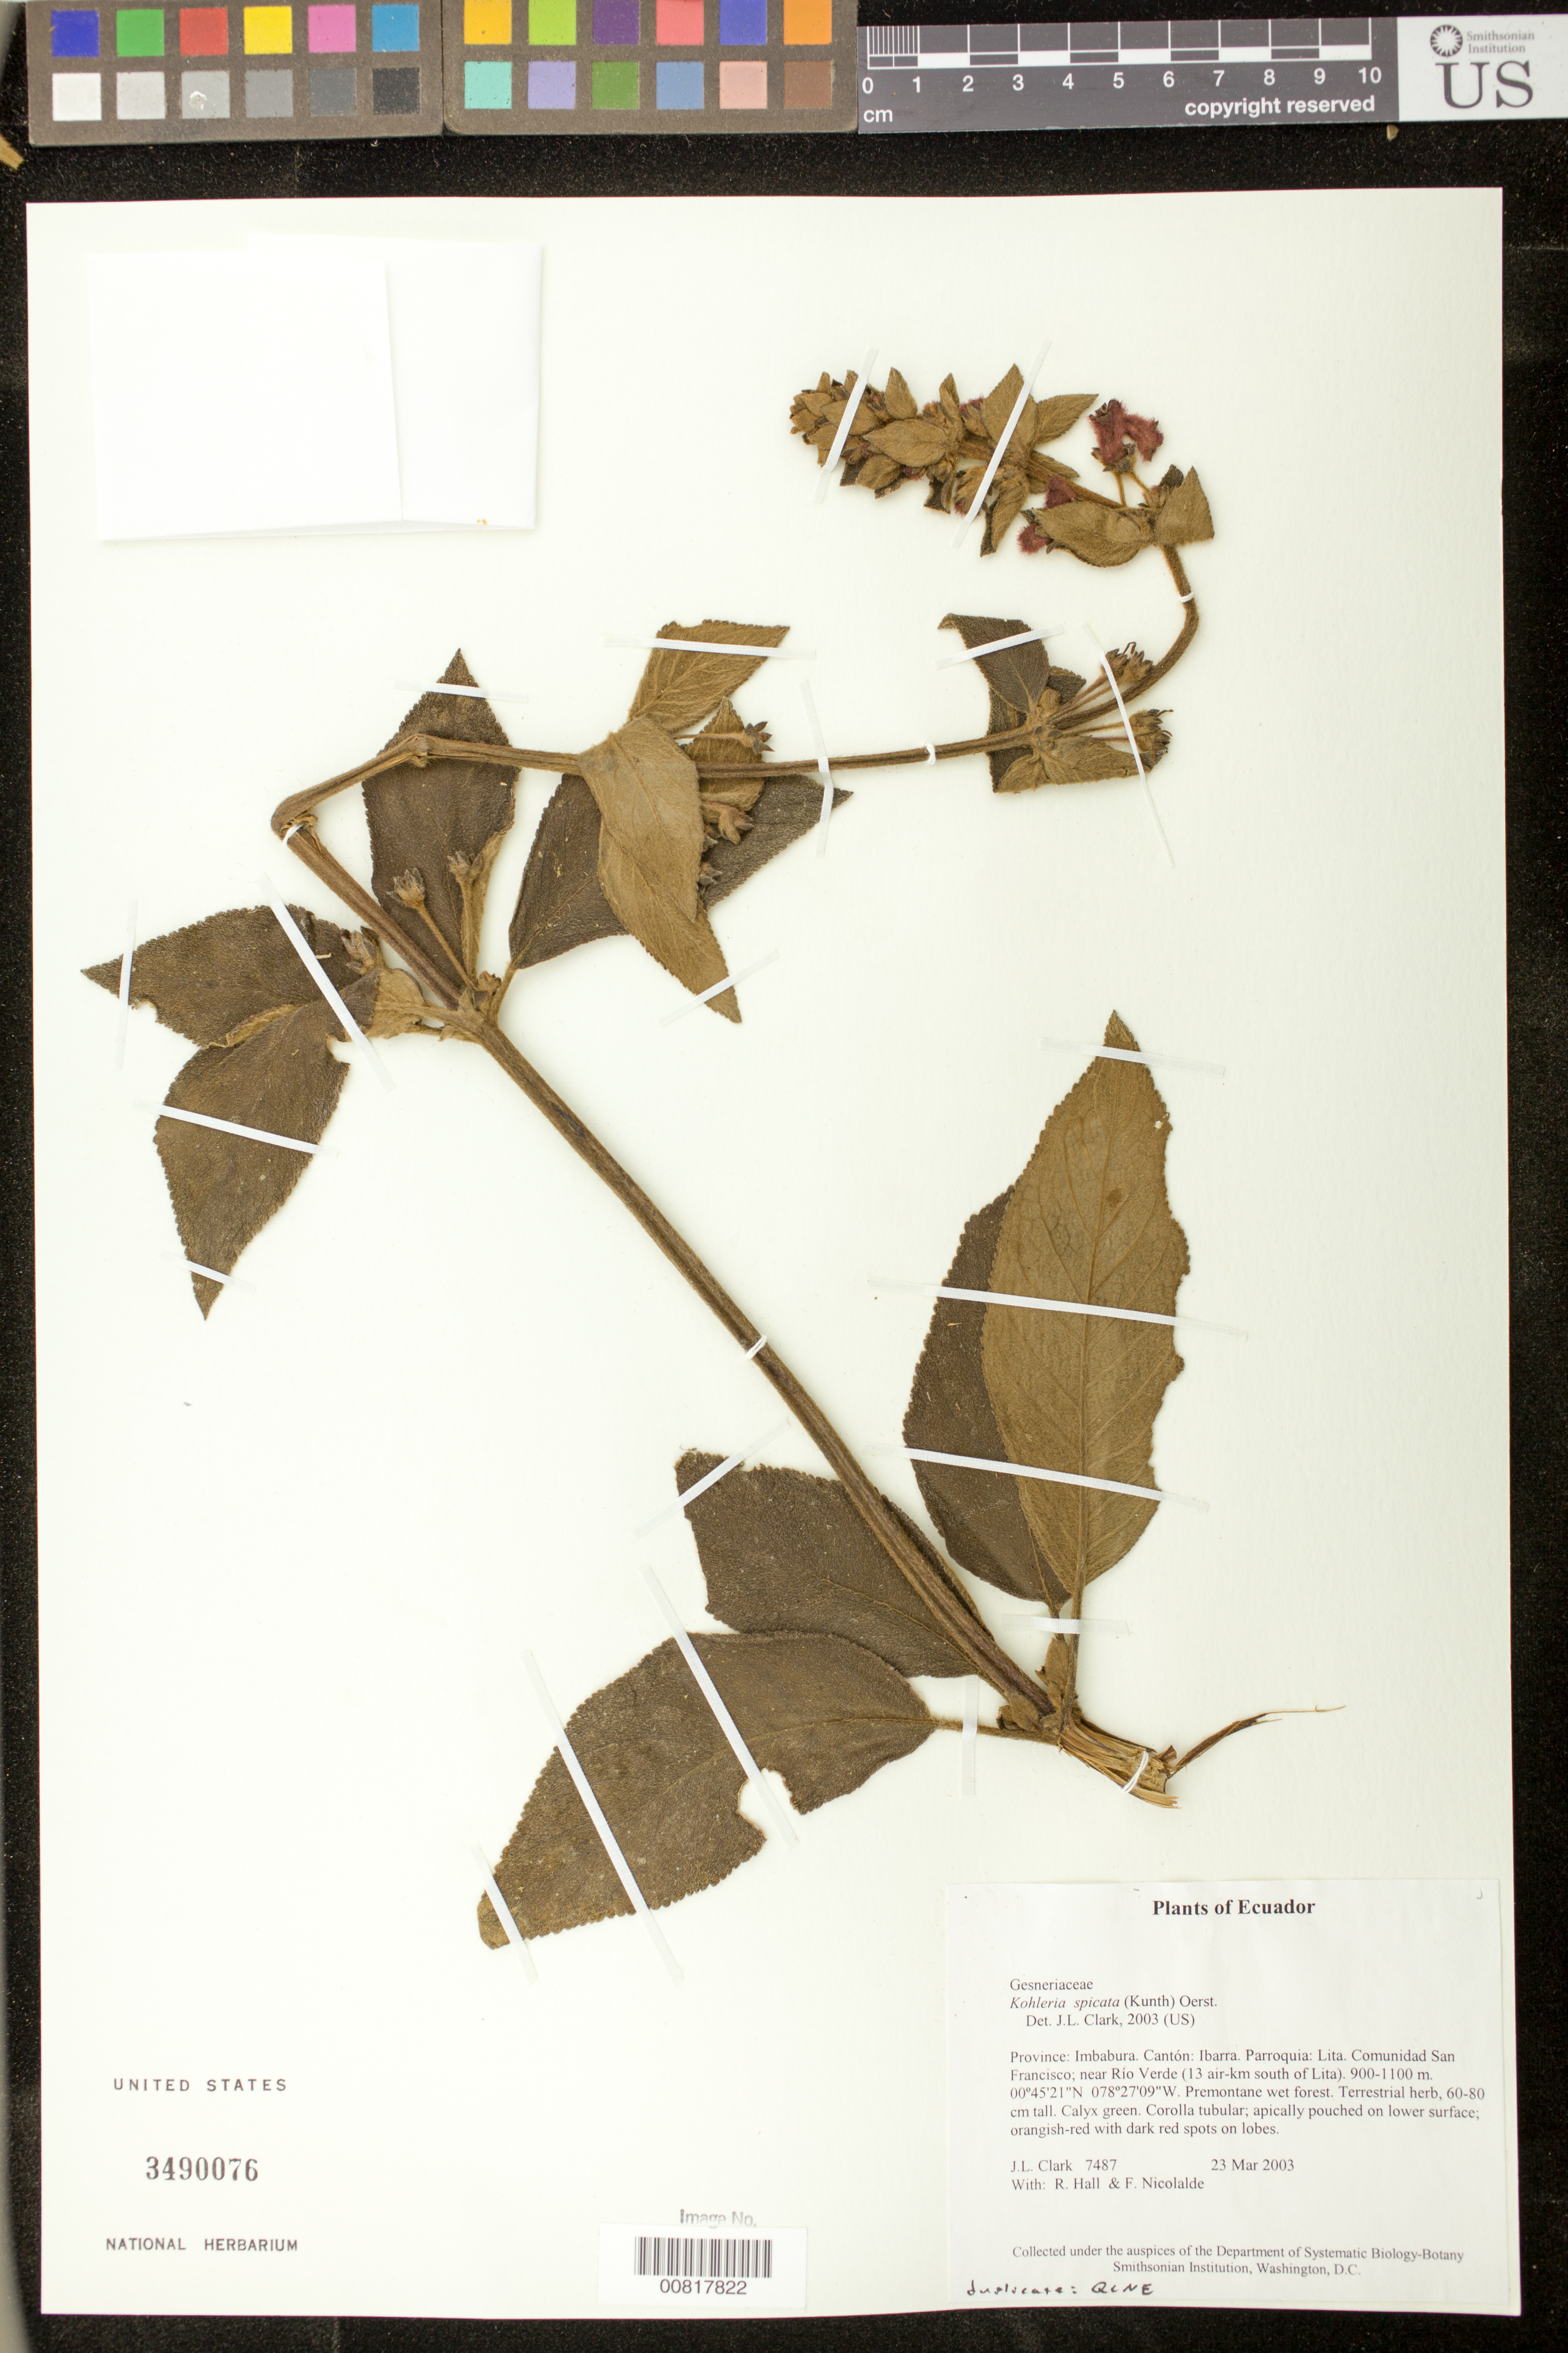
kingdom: Plantae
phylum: Tracheophyta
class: Magnoliopsida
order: Lamiales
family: Gesneriaceae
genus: Kohleria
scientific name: Kohleria spicata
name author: (Kunth) Oerst.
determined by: Clark, J. L., (SEL), The Marie Selby Botanical Garden (UNITED STATES)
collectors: J. L. Clark, R. Hall & F. Nicolalde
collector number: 7487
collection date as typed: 23 Mar 2003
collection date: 2003-03-23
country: Ecuador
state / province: Imbabura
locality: Ibarra. Parroquia: Lita. Comunidad San Francisco; near Río Verde (13 air-km south of Lita).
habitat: Premontane wet forest.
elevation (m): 900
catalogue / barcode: US 3490076